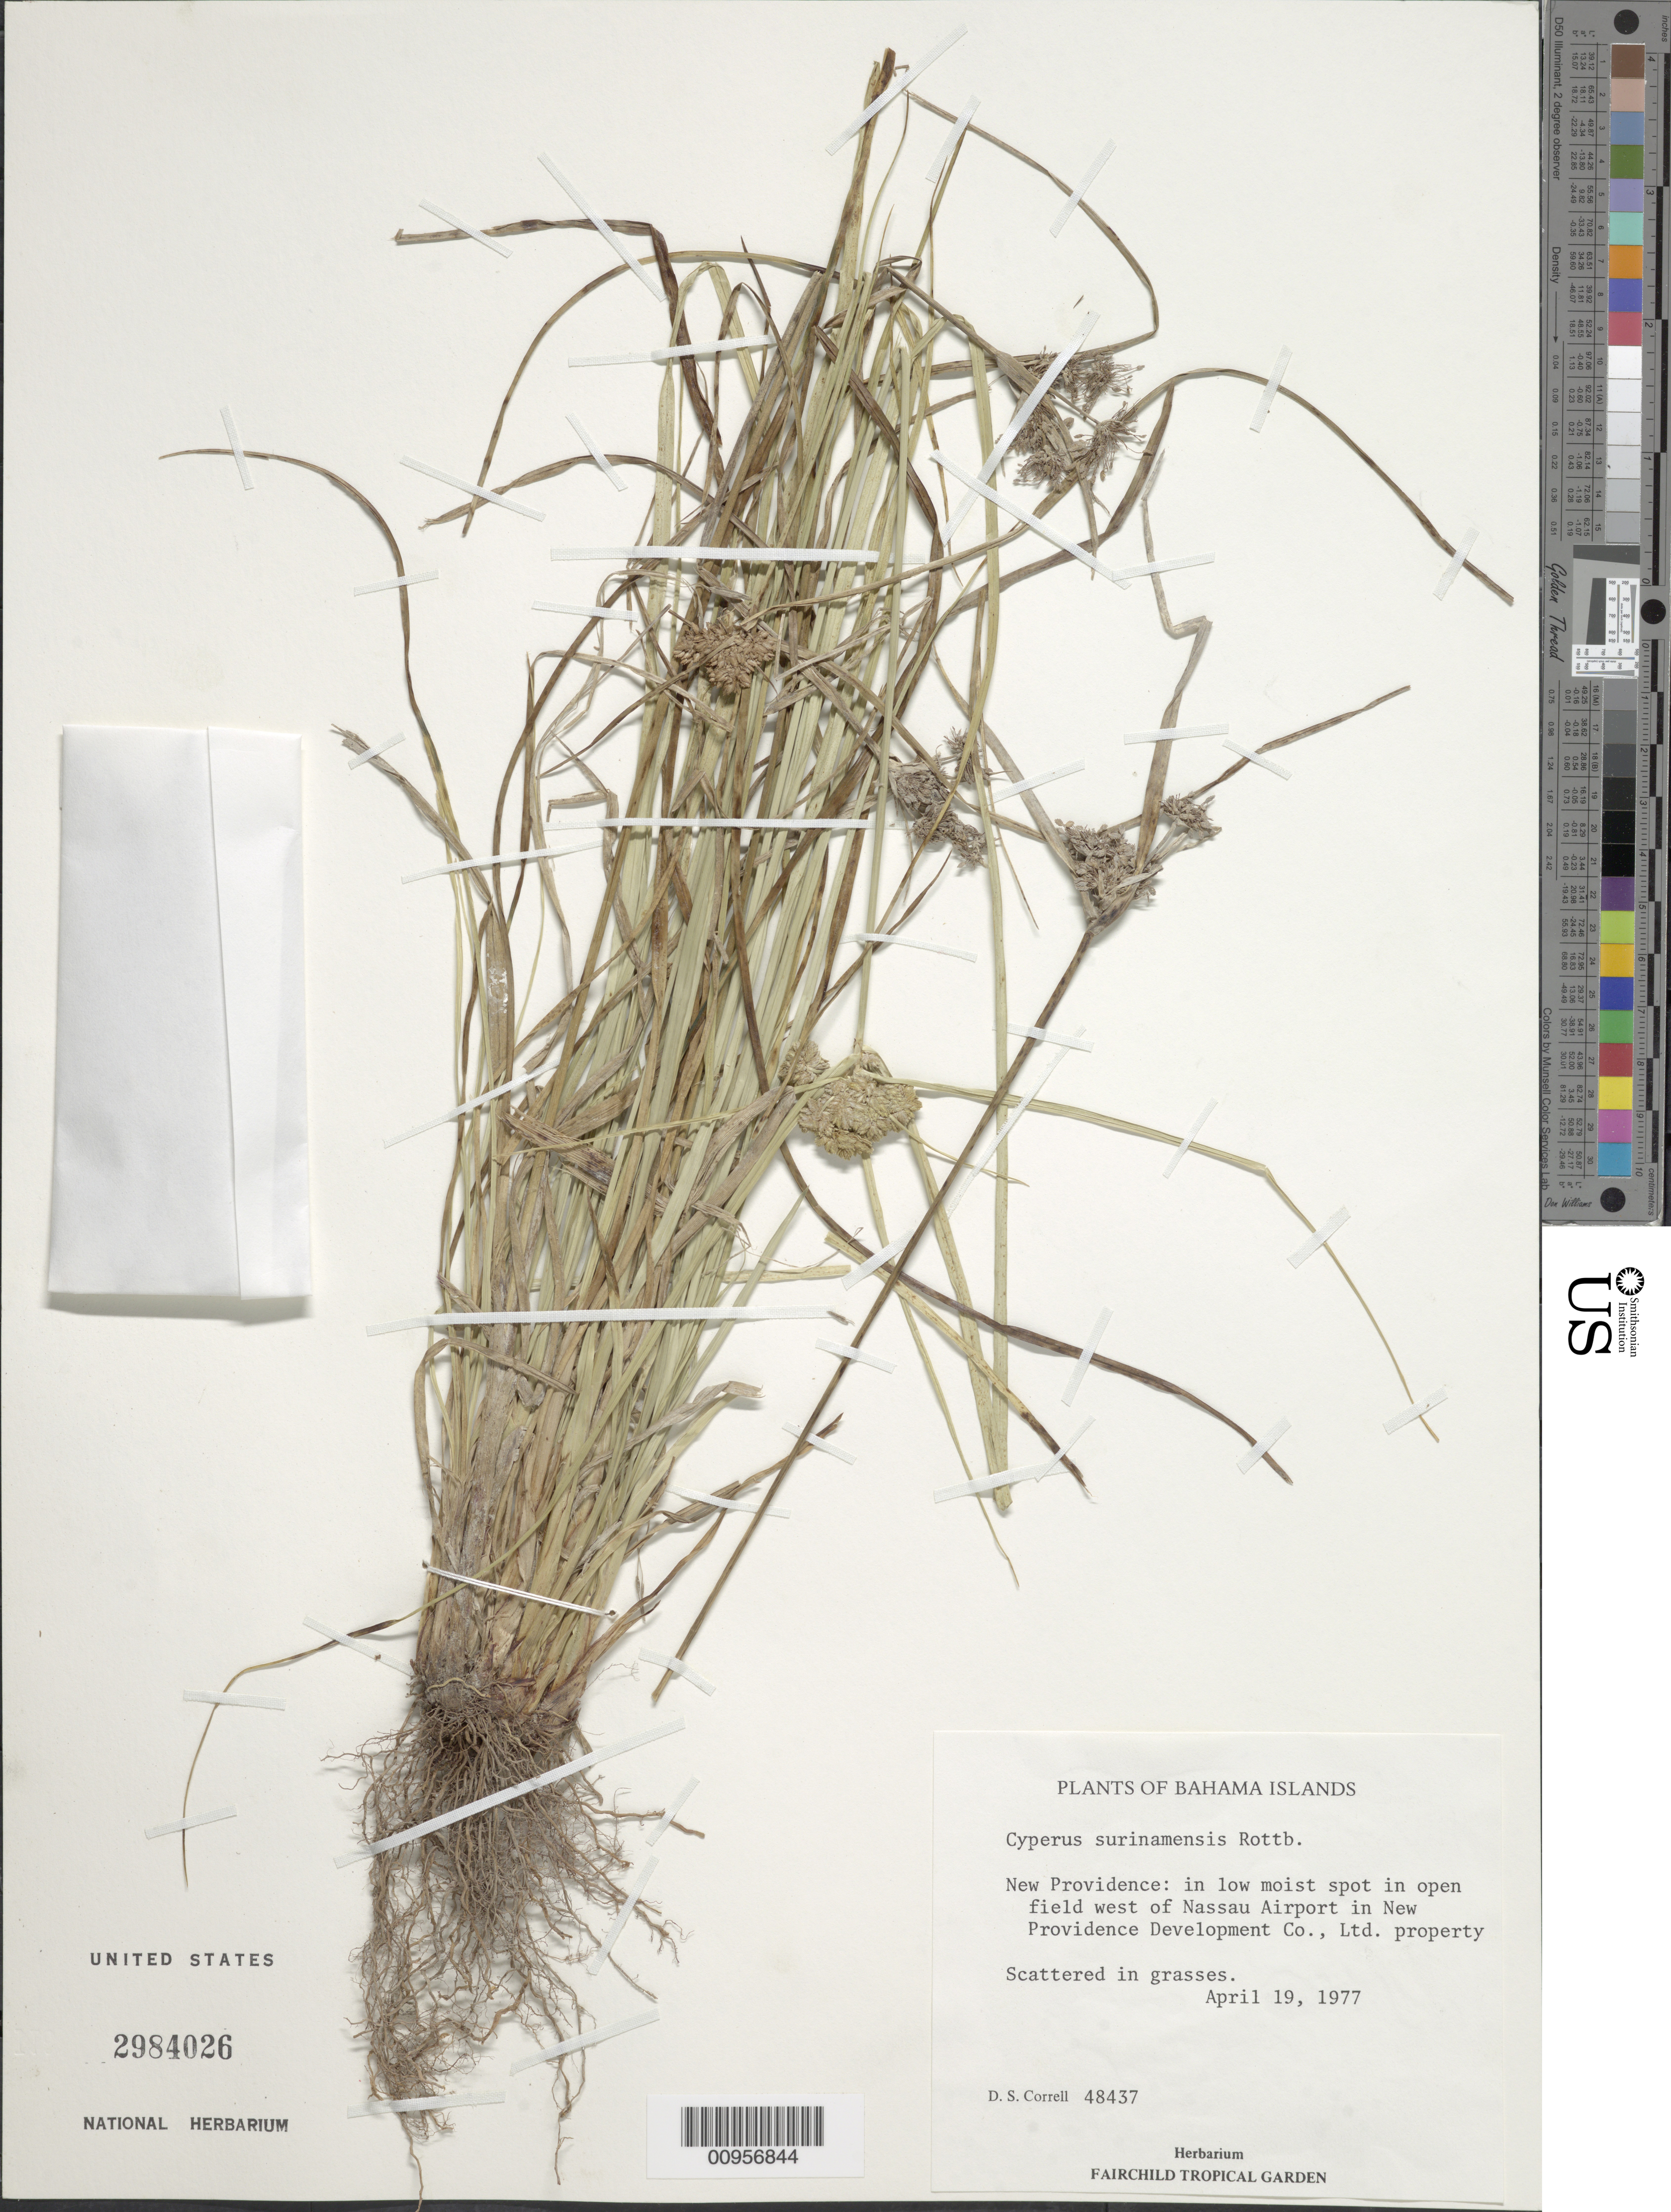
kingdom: Plantae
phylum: Tracheophyta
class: Liliopsida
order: Poales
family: Cyperaceae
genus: Cyperus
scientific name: Cyperus surinamensis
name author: Rottb.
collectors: D. S. Correll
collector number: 48437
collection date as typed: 19 Apr 1977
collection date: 1977-04-19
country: Bahamas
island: New Providence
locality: West of Nassau Airport in New Providence Development Co., Ltd. Property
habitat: Scattered in grasses in low moist spot in open field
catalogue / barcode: US 2984026